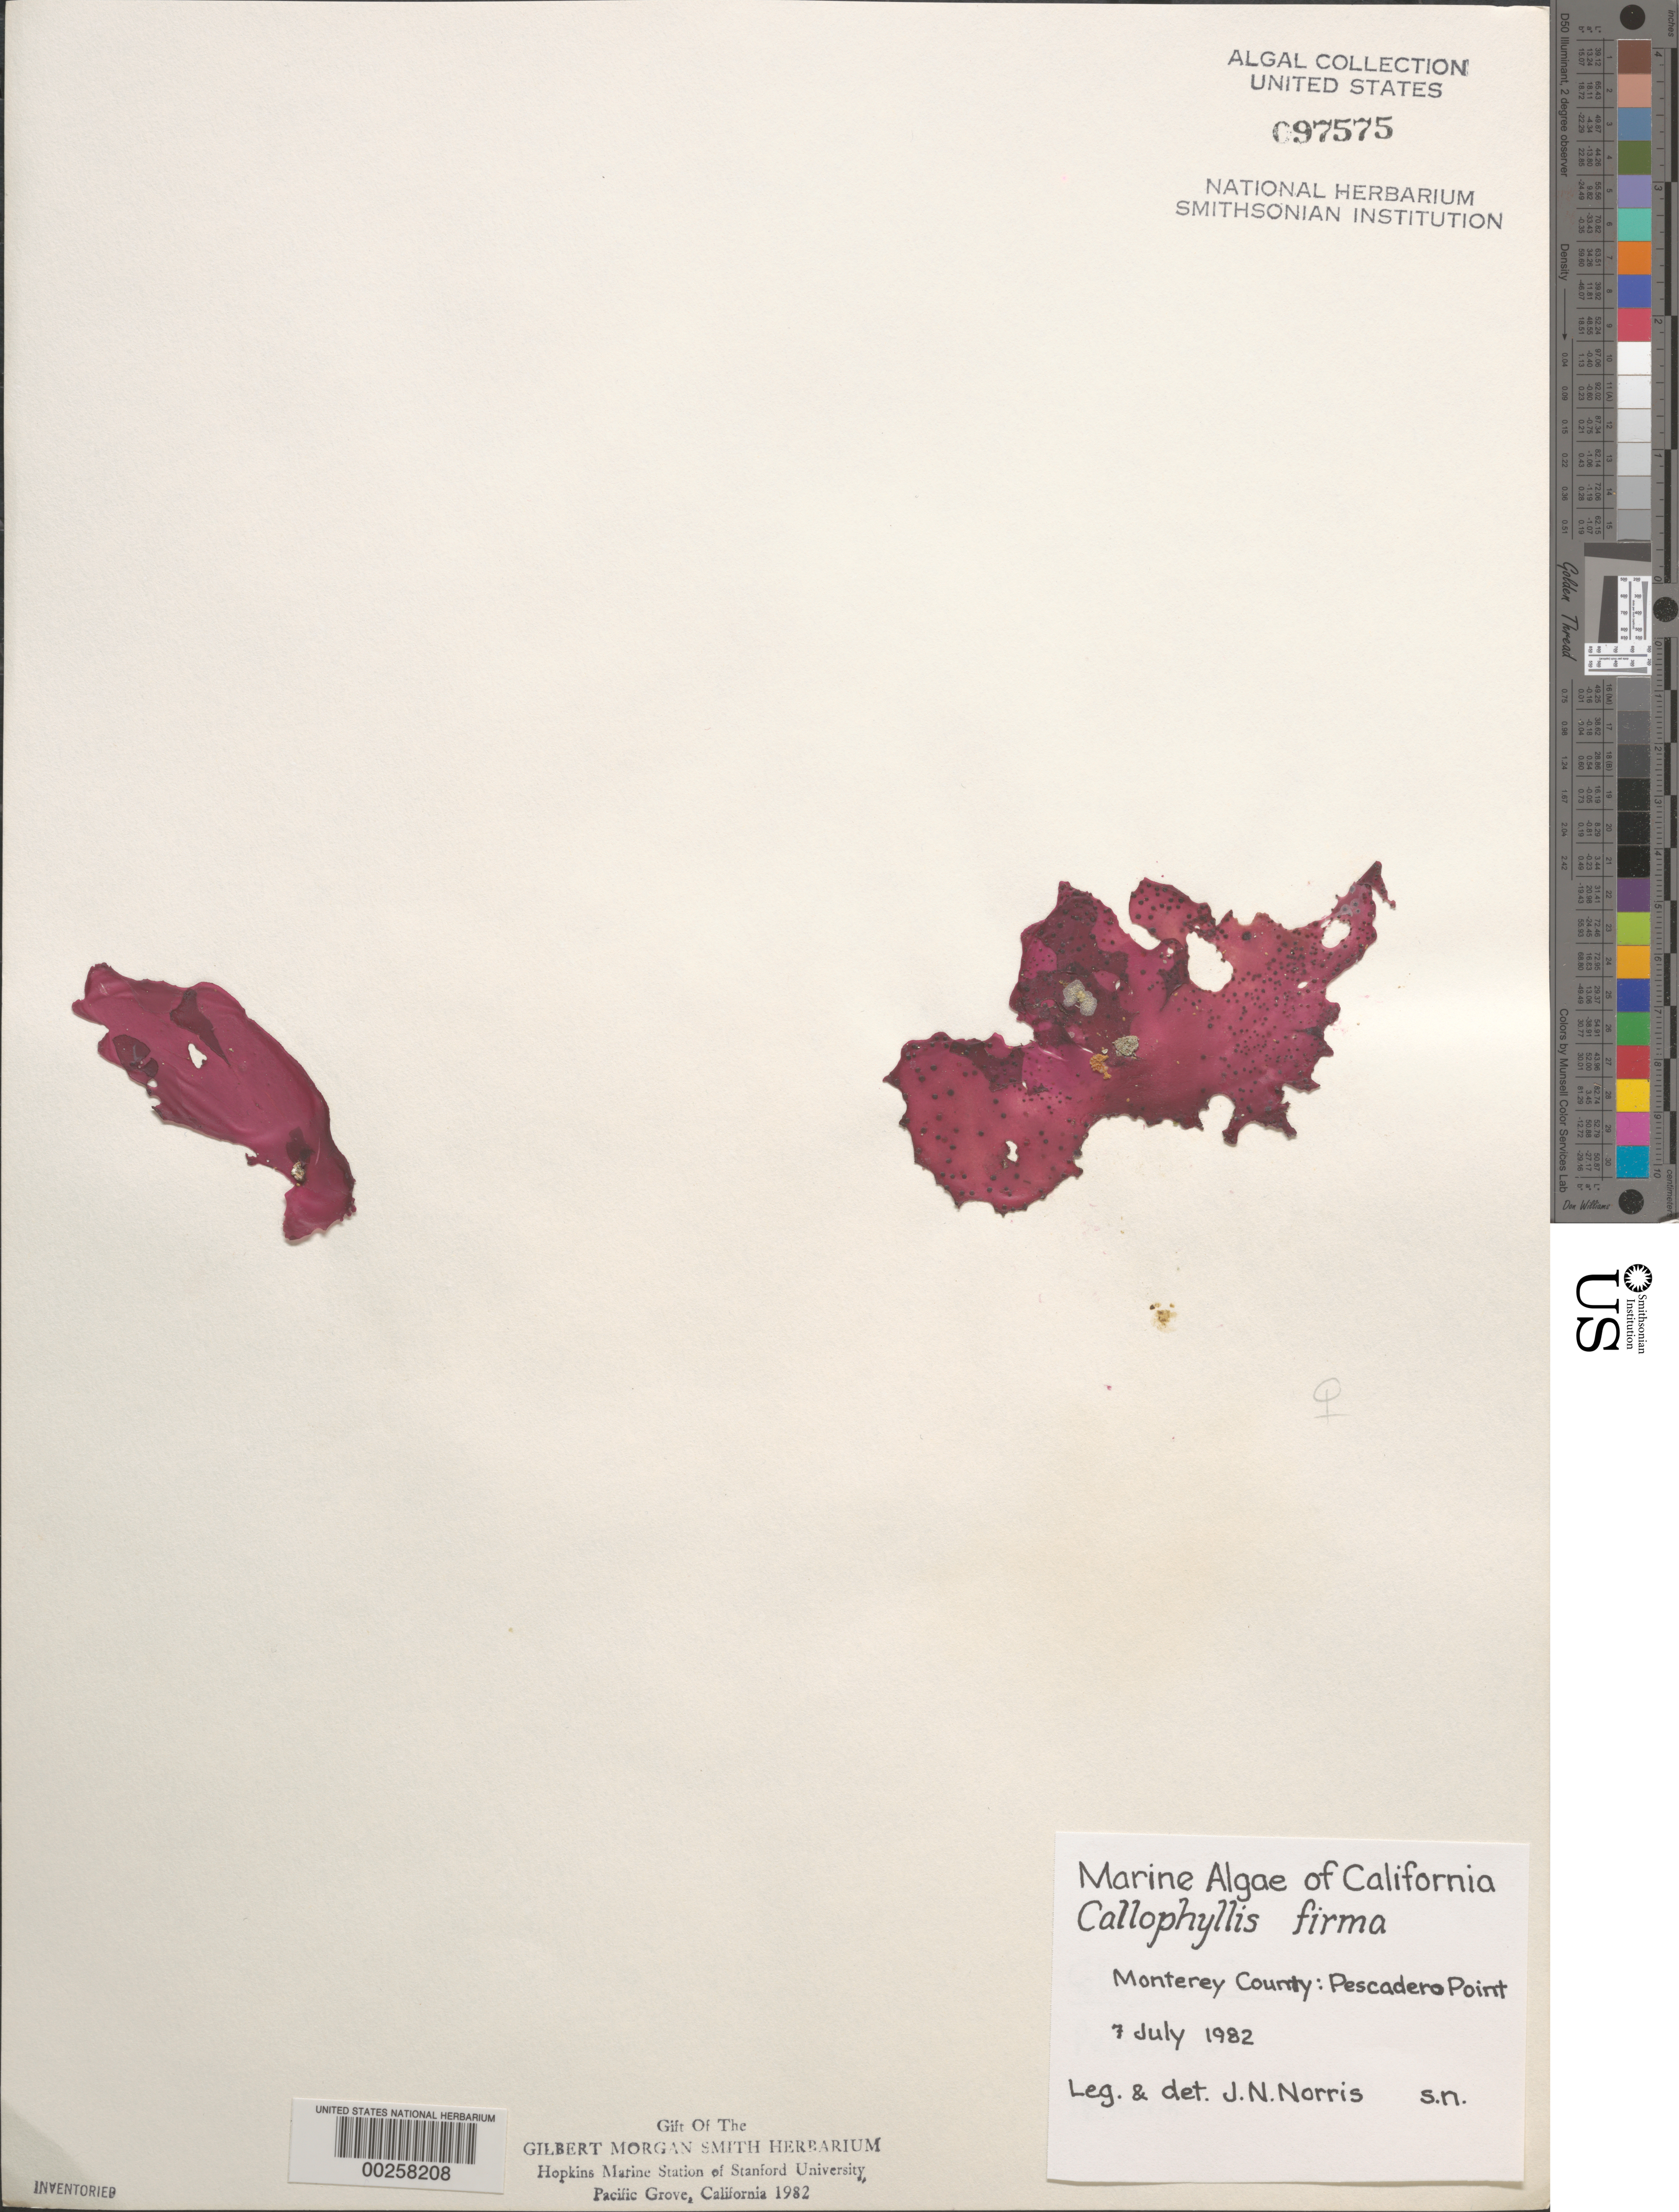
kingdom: Plantae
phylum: Rhodophyta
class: Florideophyceae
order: Gigartinales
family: Kallymeniaceae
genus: Salishia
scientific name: Salishia firma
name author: (Kylin) Clarkston & G.W. Saunders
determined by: Algae name updating Project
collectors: J. N. Norris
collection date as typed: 07 Jul 1982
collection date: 1982-07-07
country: United States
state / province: California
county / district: Monterey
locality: Pescadero Point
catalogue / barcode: US 97575